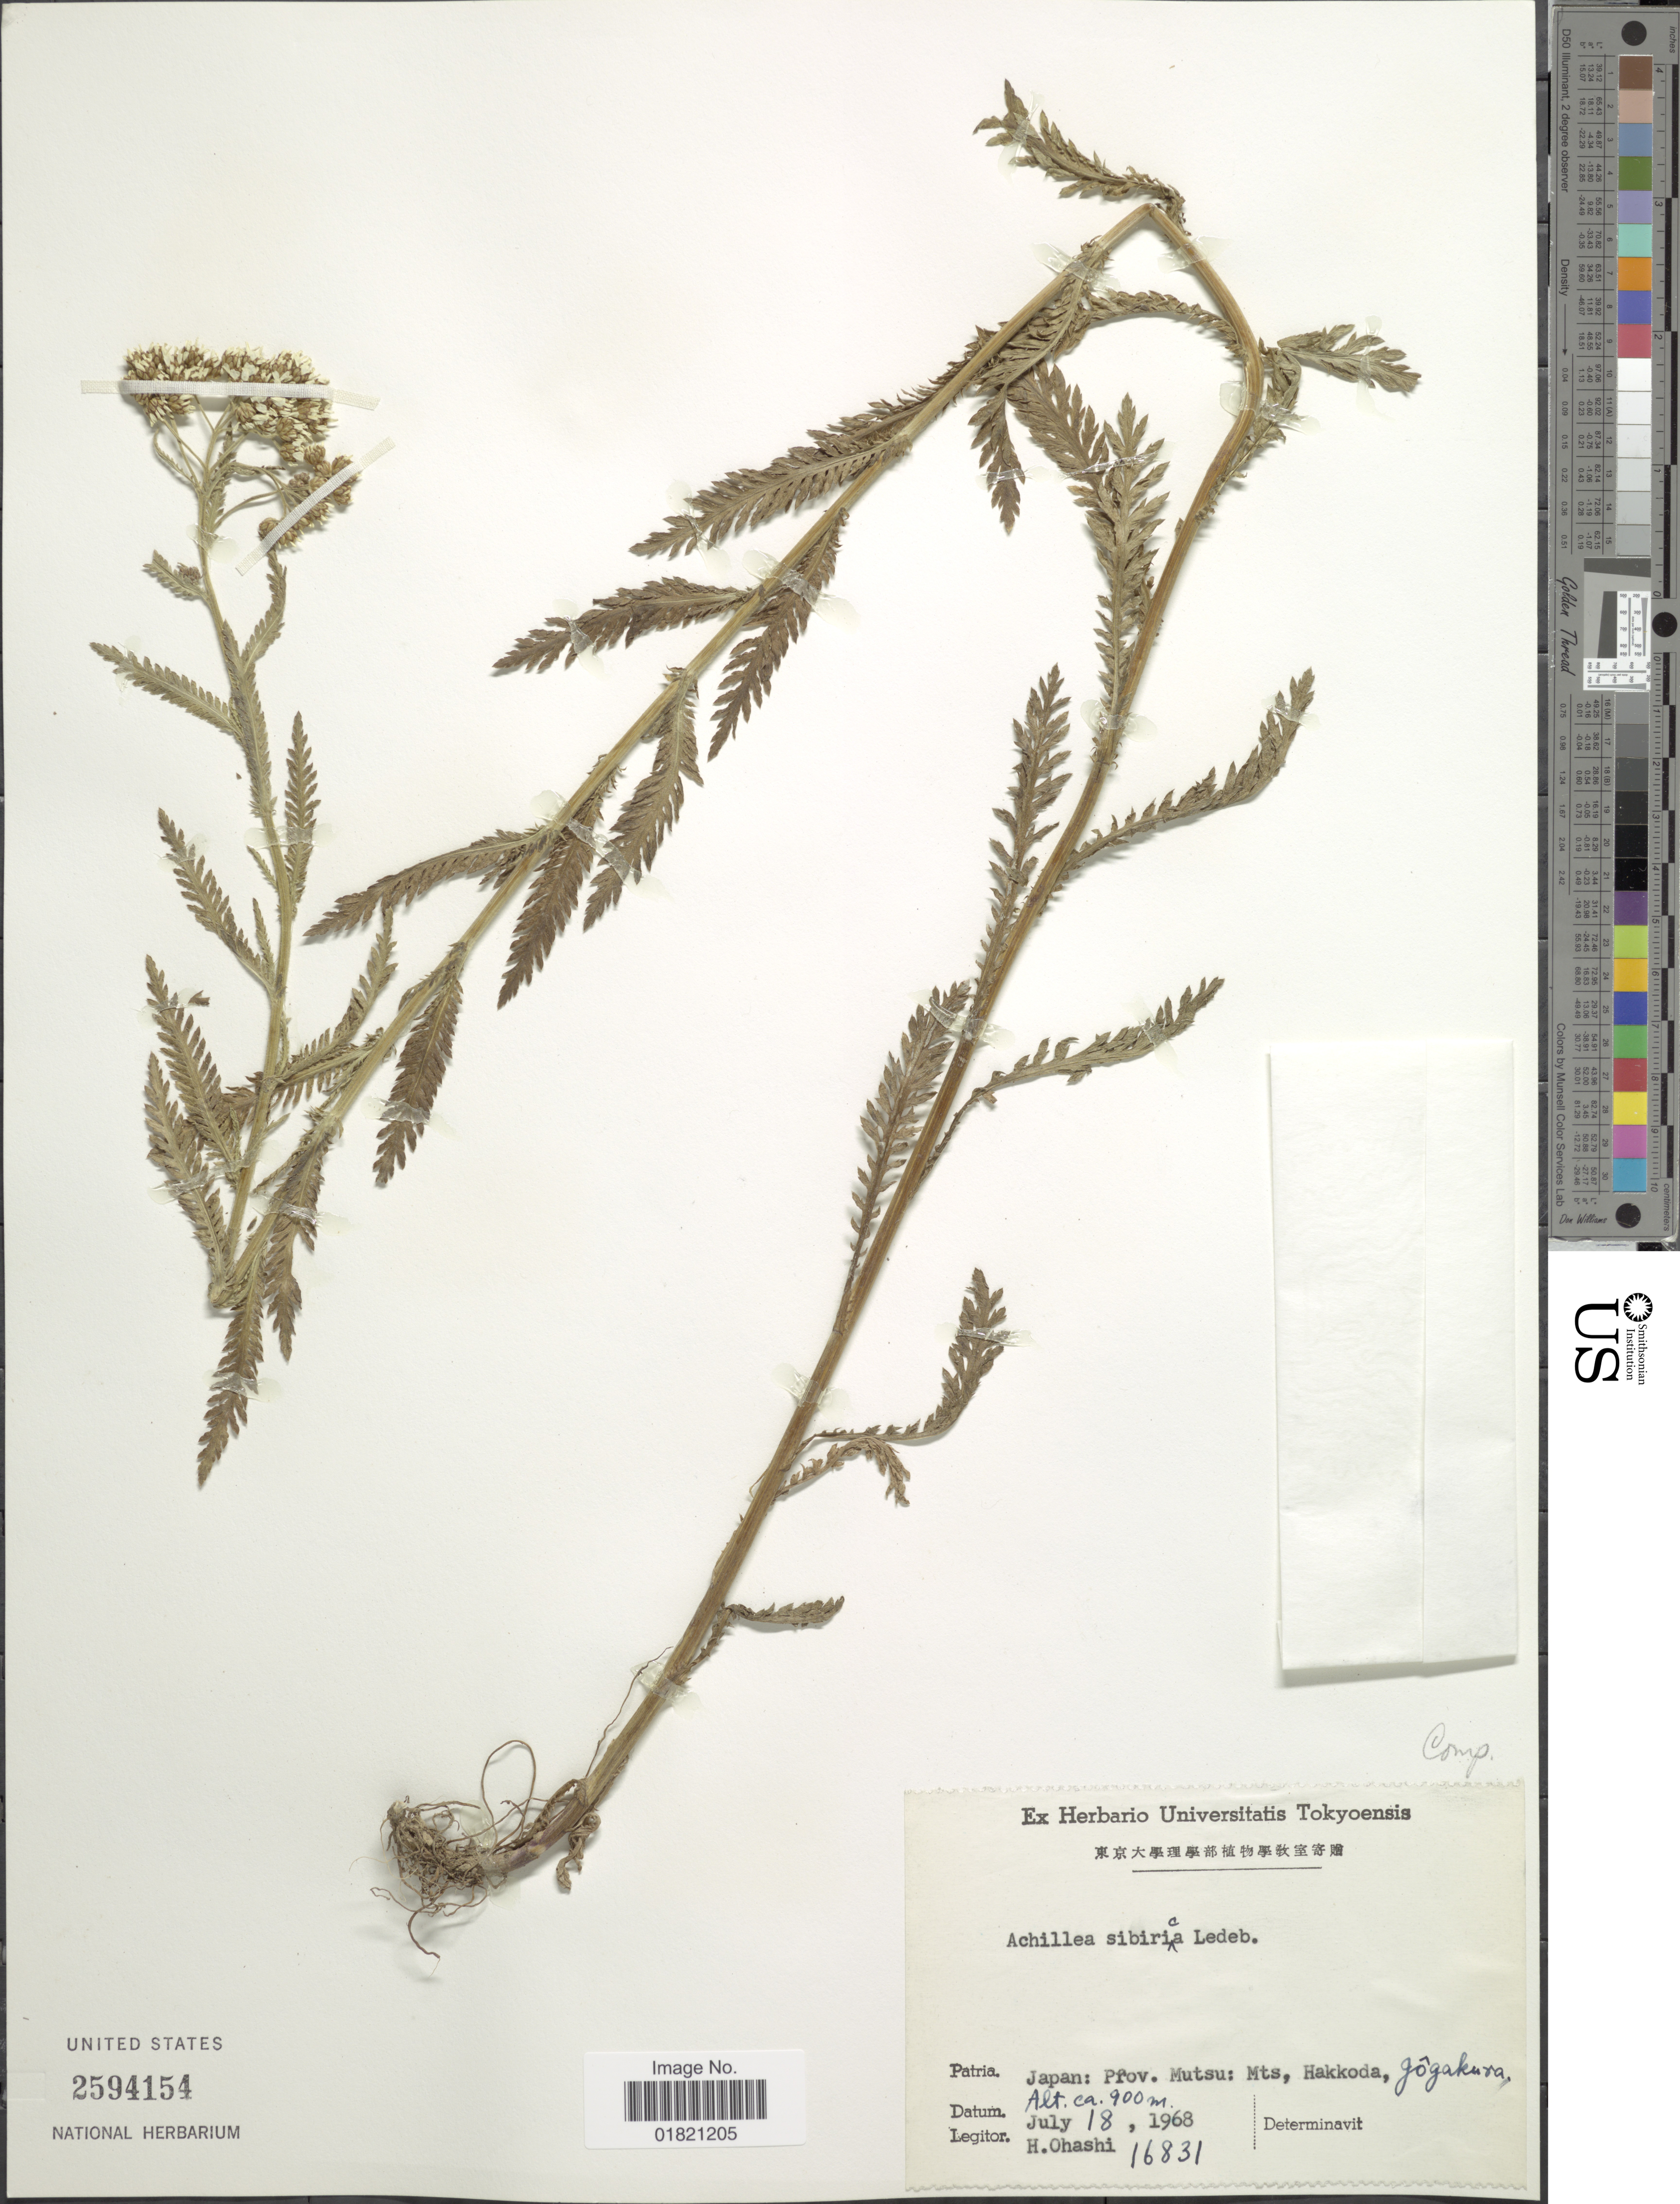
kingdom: Plantae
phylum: Tracheophyta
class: Magnoliopsida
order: Asterales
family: Asteraceae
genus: Achillea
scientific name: Achillea sibirica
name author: Ledeb.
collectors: H. Ohashi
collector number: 16831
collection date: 1968-07-18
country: Japan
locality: Prov. Mutsu; Mts, Hakkoda, Jogakura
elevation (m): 900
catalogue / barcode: US 2594154